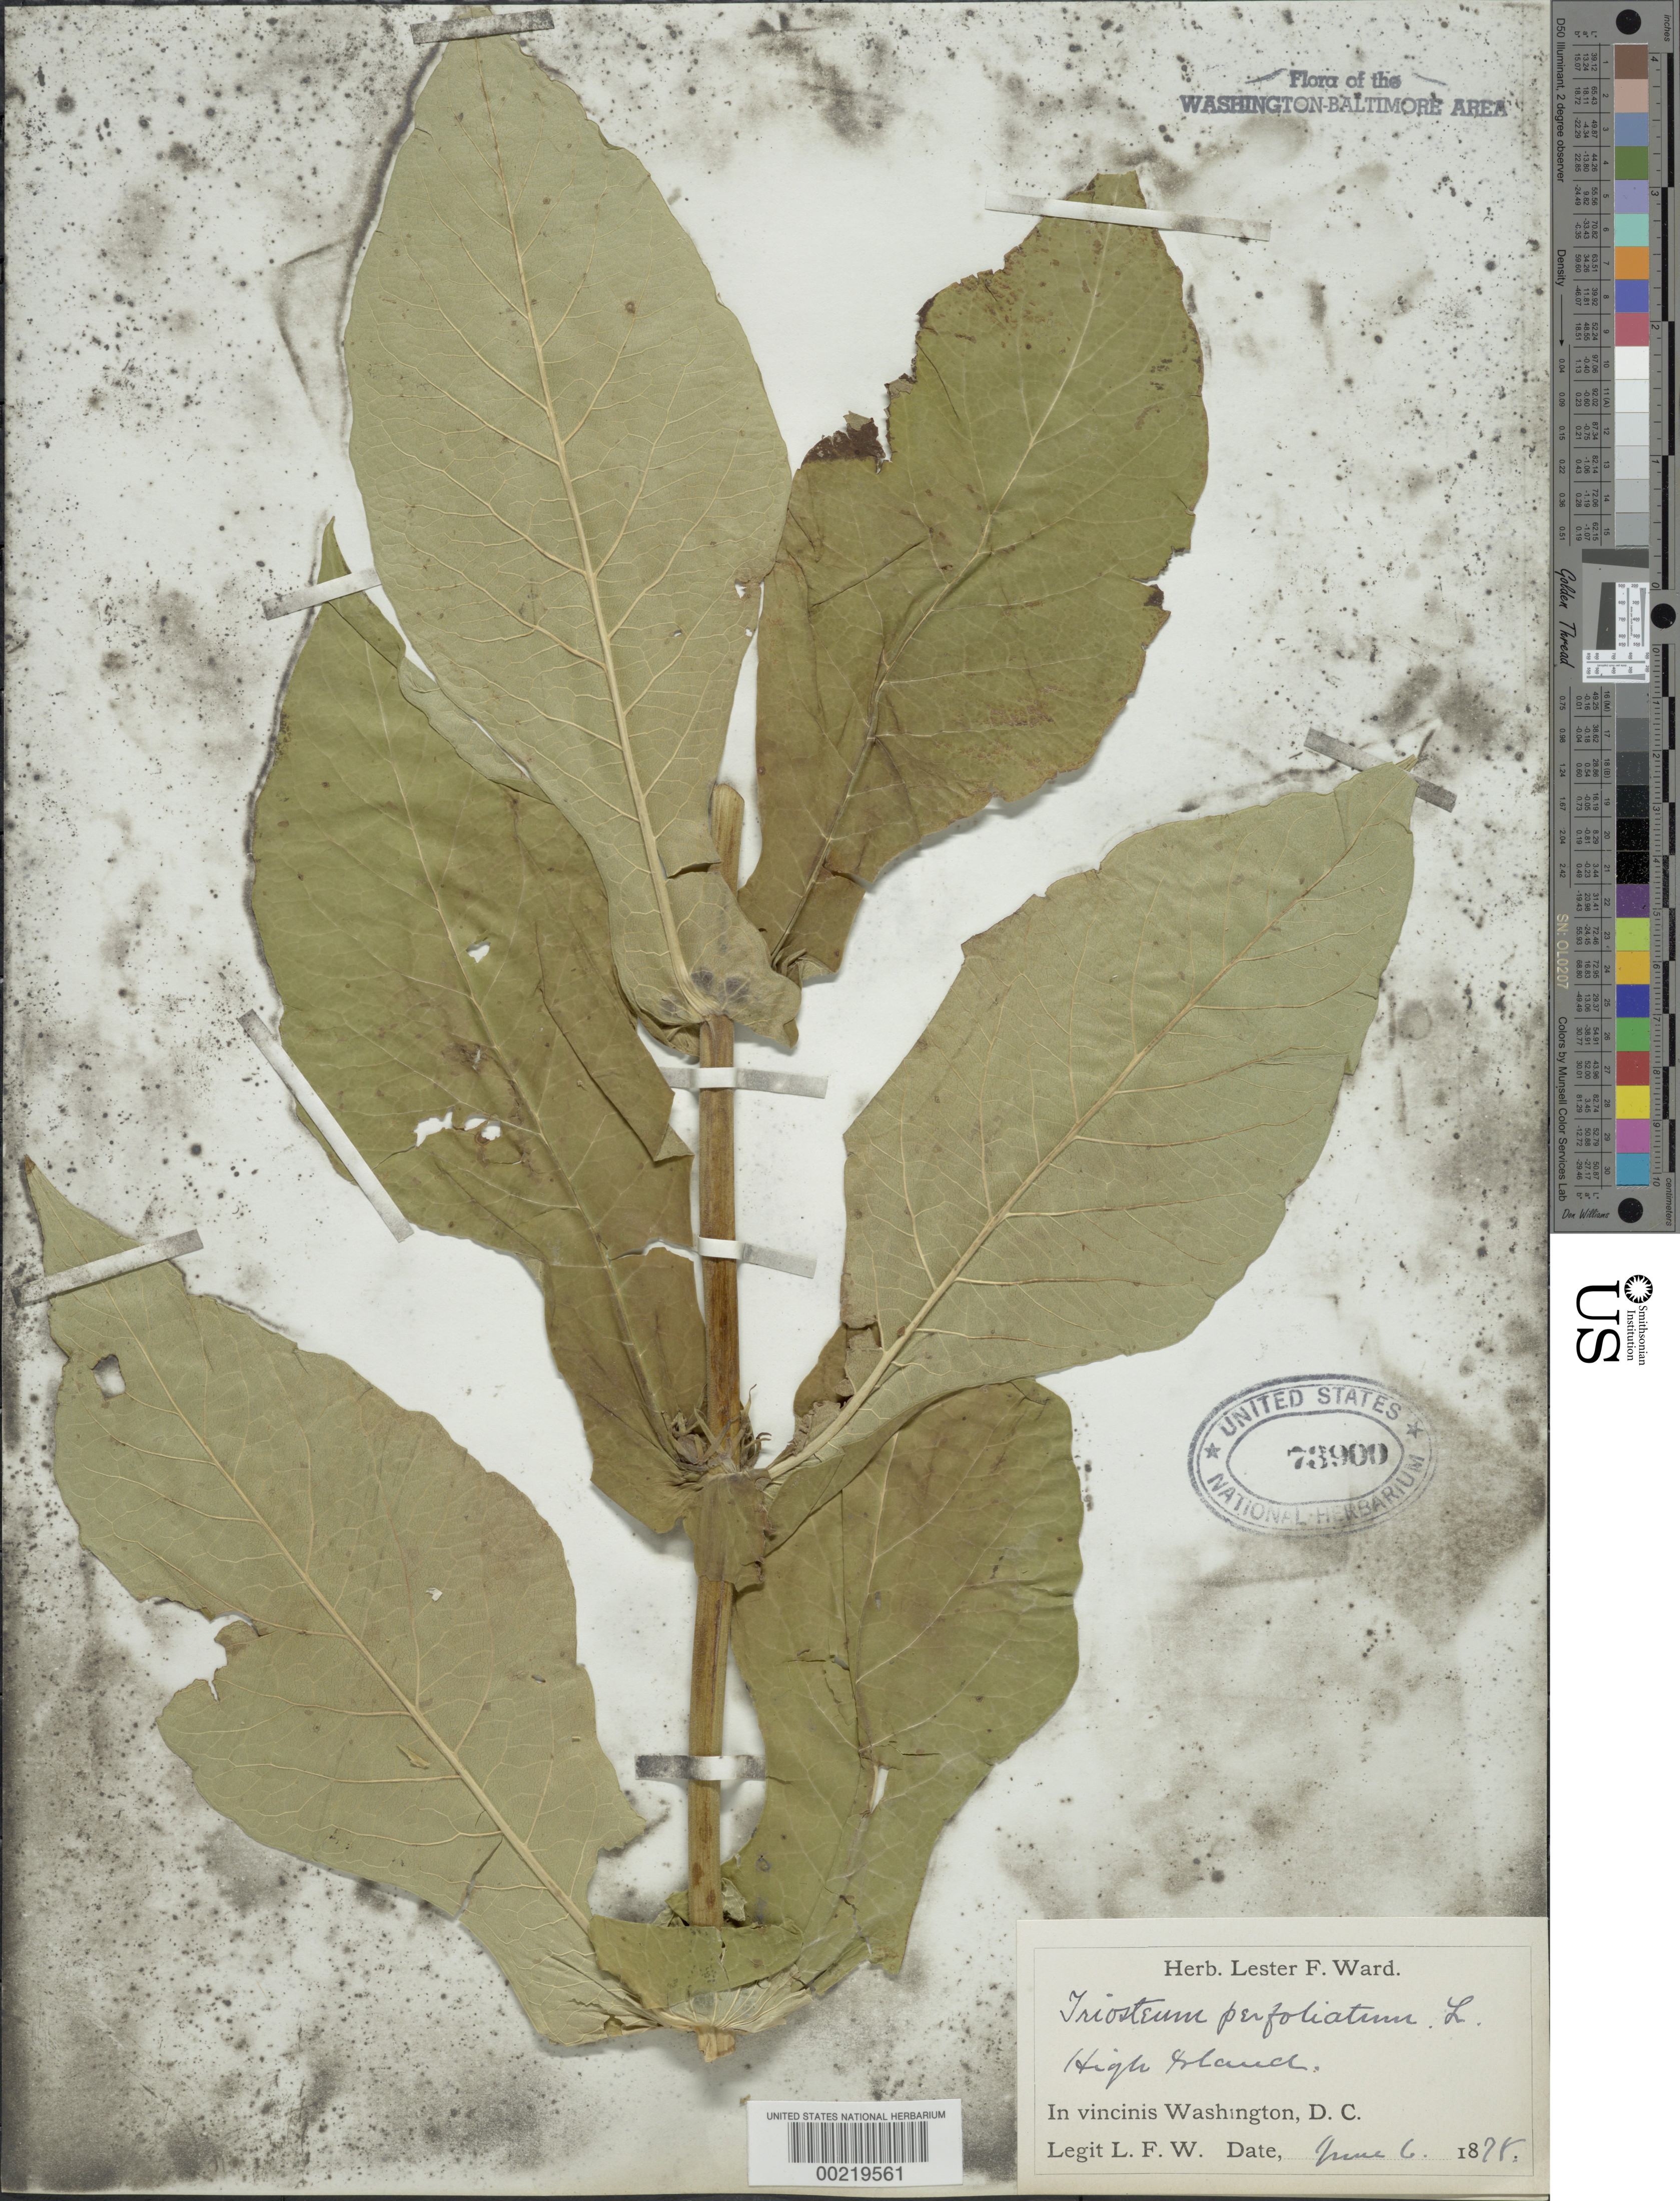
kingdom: Plantae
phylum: Tracheophyta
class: Magnoliopsida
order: Dipsacales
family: Caprifoliaceae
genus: Triosteum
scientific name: Triosteum perfoliatum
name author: L.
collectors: L. F. Ward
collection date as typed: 06 Jun 1878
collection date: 1878-06-06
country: United States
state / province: Maryland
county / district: Montgomery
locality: High Island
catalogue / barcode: US 73900